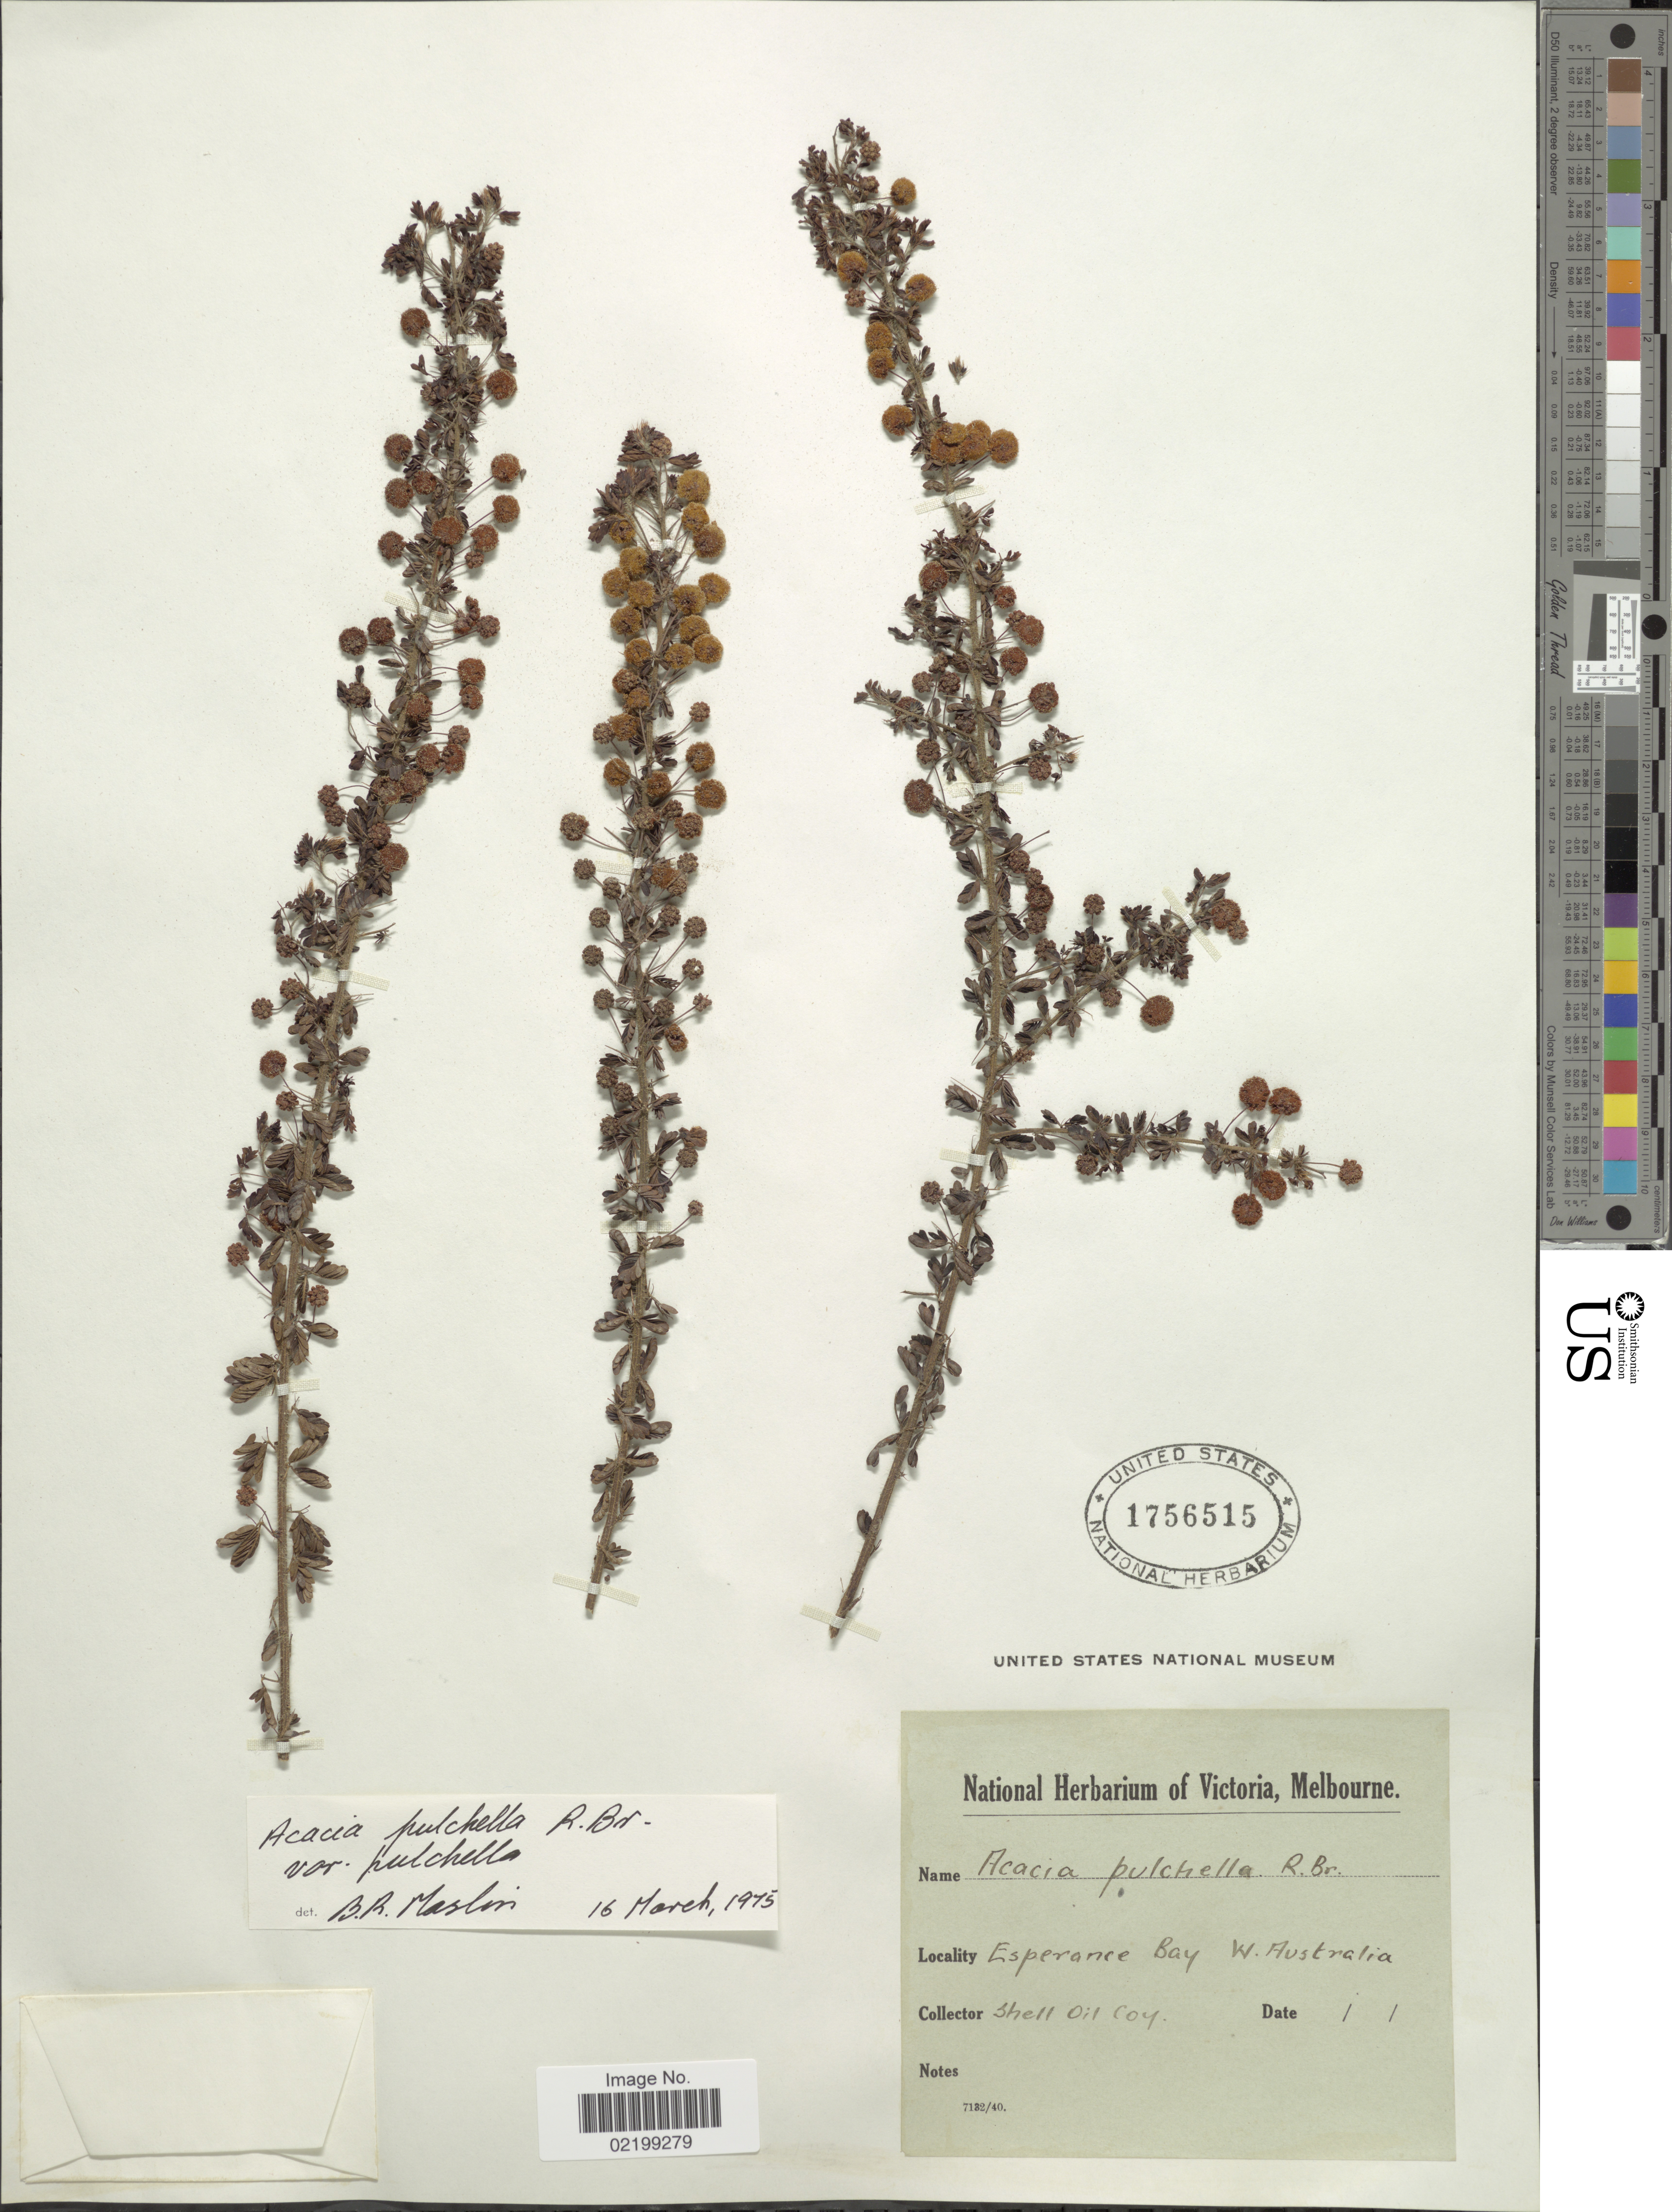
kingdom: Plantae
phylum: Tracheophyta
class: Magnoliopsida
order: Fabales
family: Fabaceae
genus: Acacia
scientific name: Acacia pulchella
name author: R. Br.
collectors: Shell Oil Corp.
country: Australia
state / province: Western Australia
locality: Esperance Bay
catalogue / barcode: US 1756515